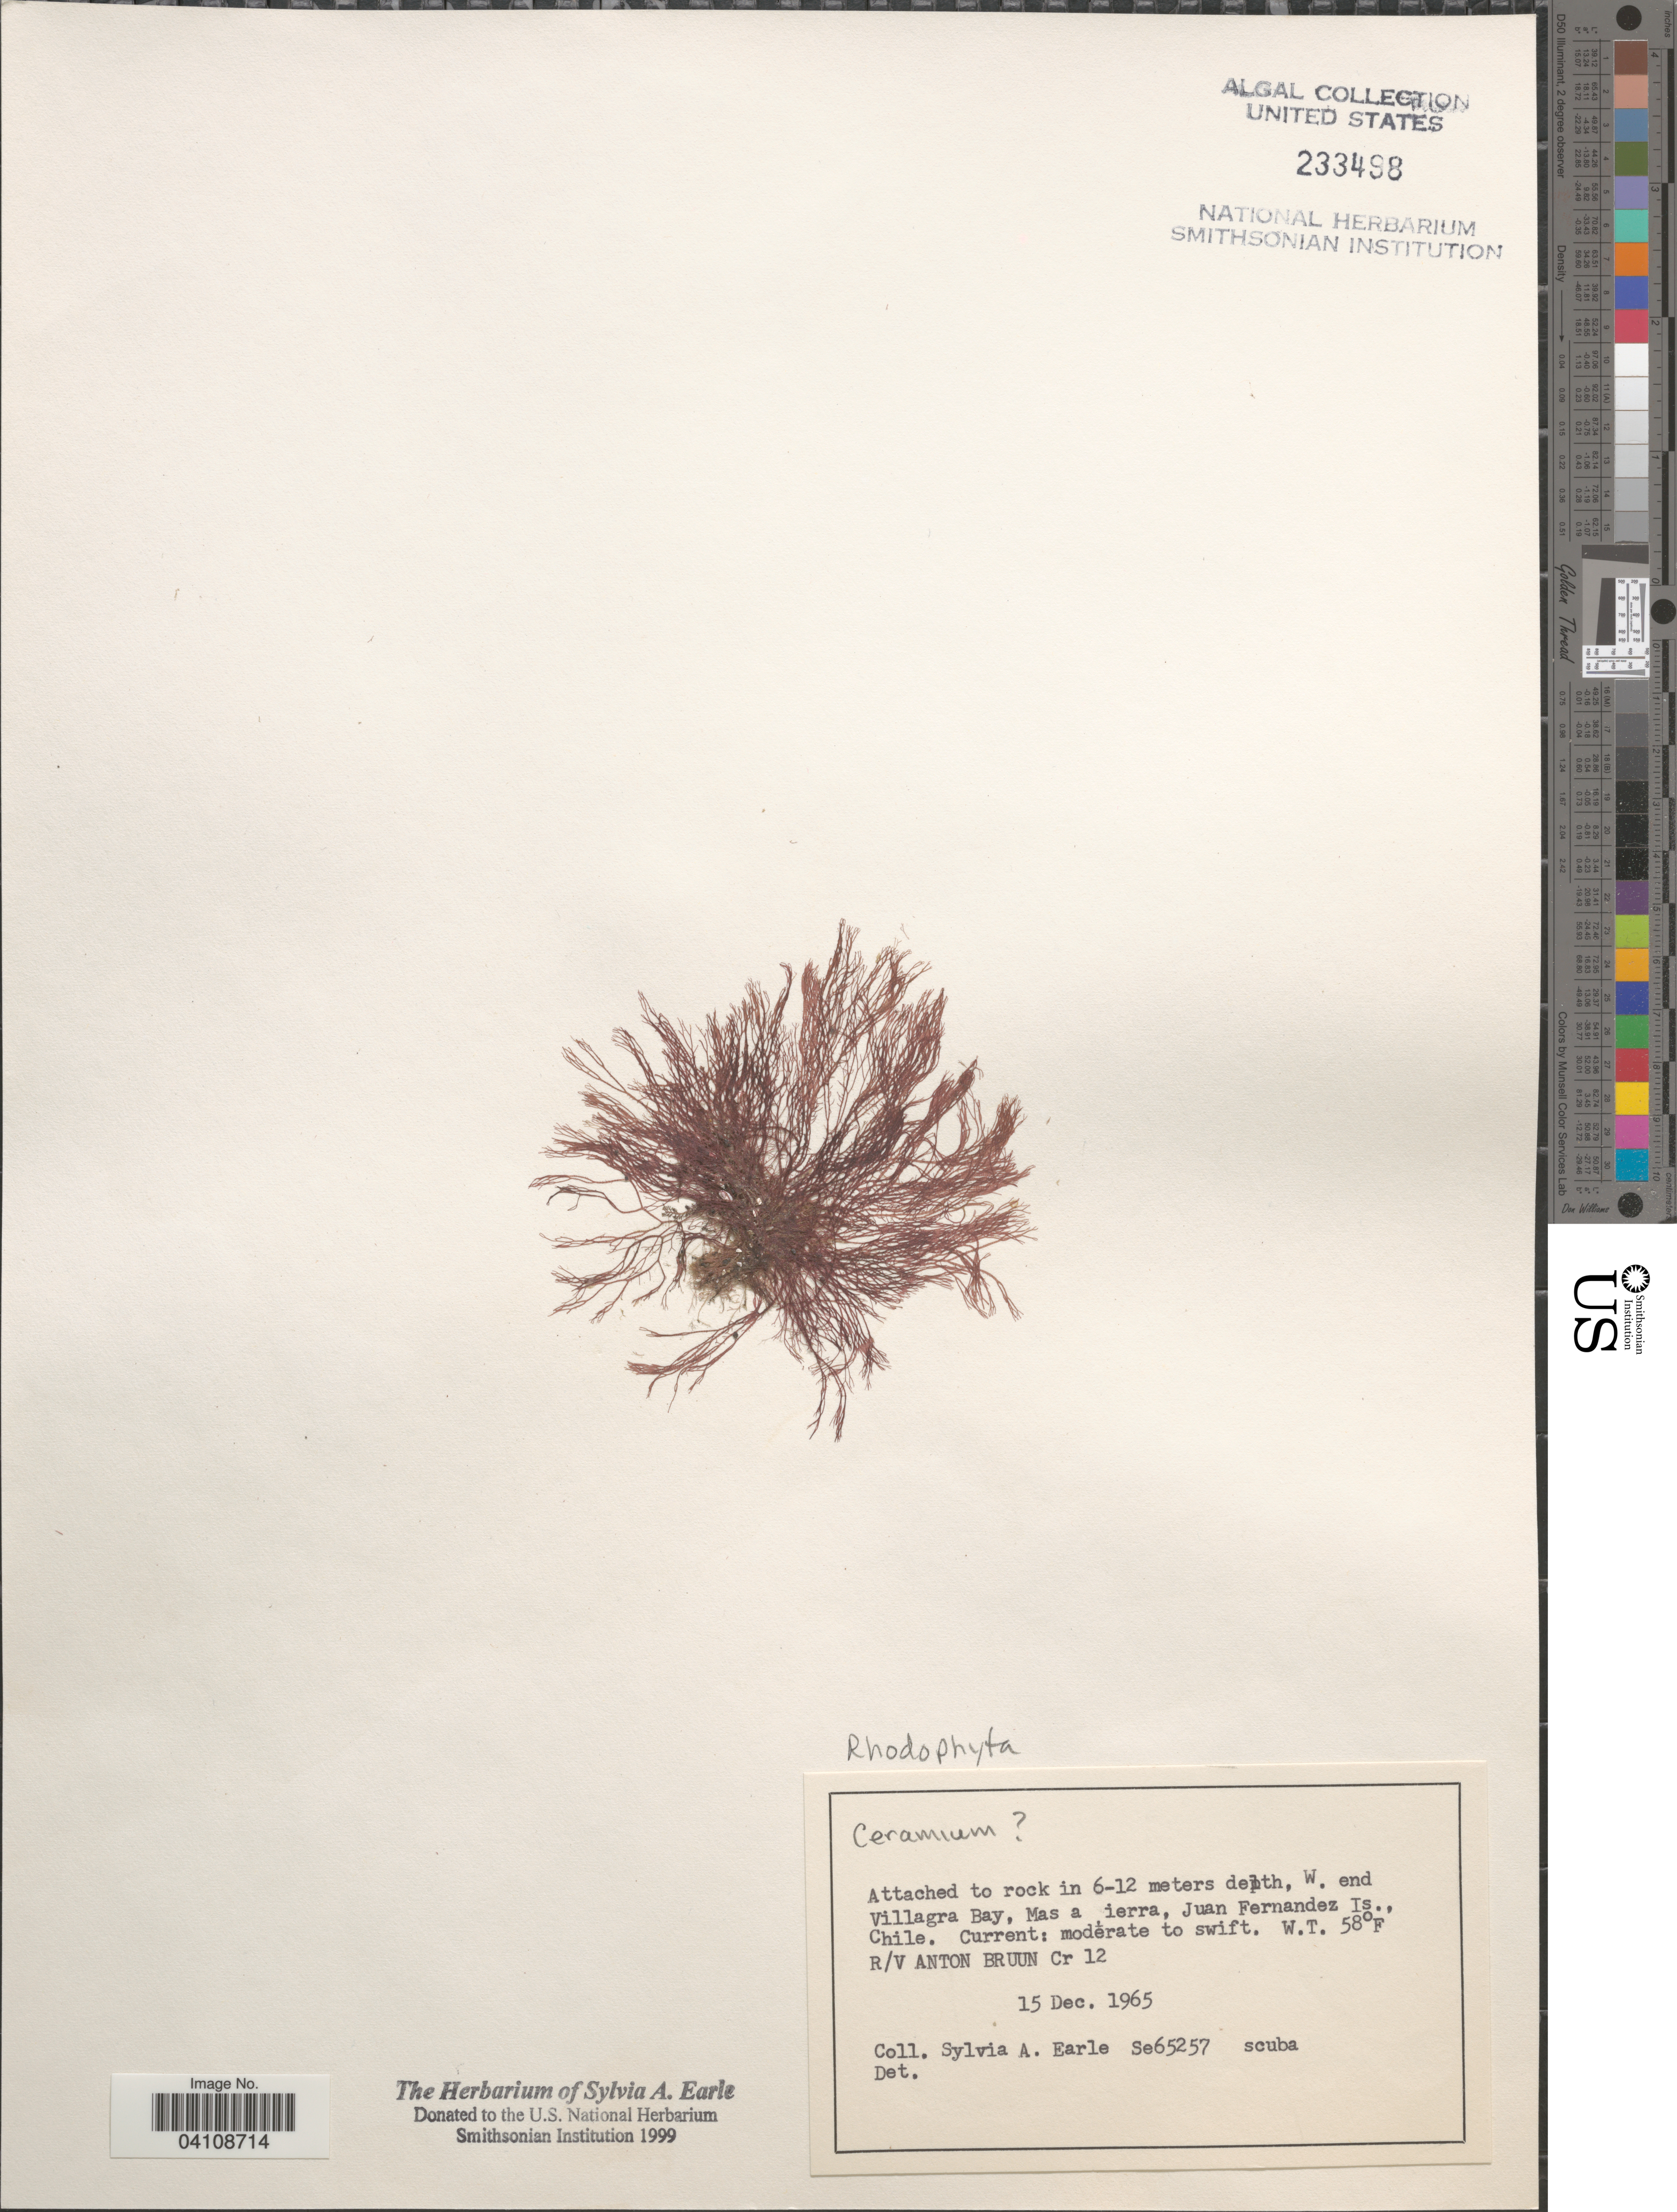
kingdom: Plantae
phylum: Rhodophyta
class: Florideophyceae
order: Ceramiales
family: Ceramiaceae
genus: Ceramium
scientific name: Ceramium sp.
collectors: S. A. Earle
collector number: Se65257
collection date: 1965-12-15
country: Chile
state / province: Valparaíso (V)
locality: W. end Villagra Bay, Mas a Tierra, Juan Fernandez Is. R/V Anton Bruun Cr 12.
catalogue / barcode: US 233498